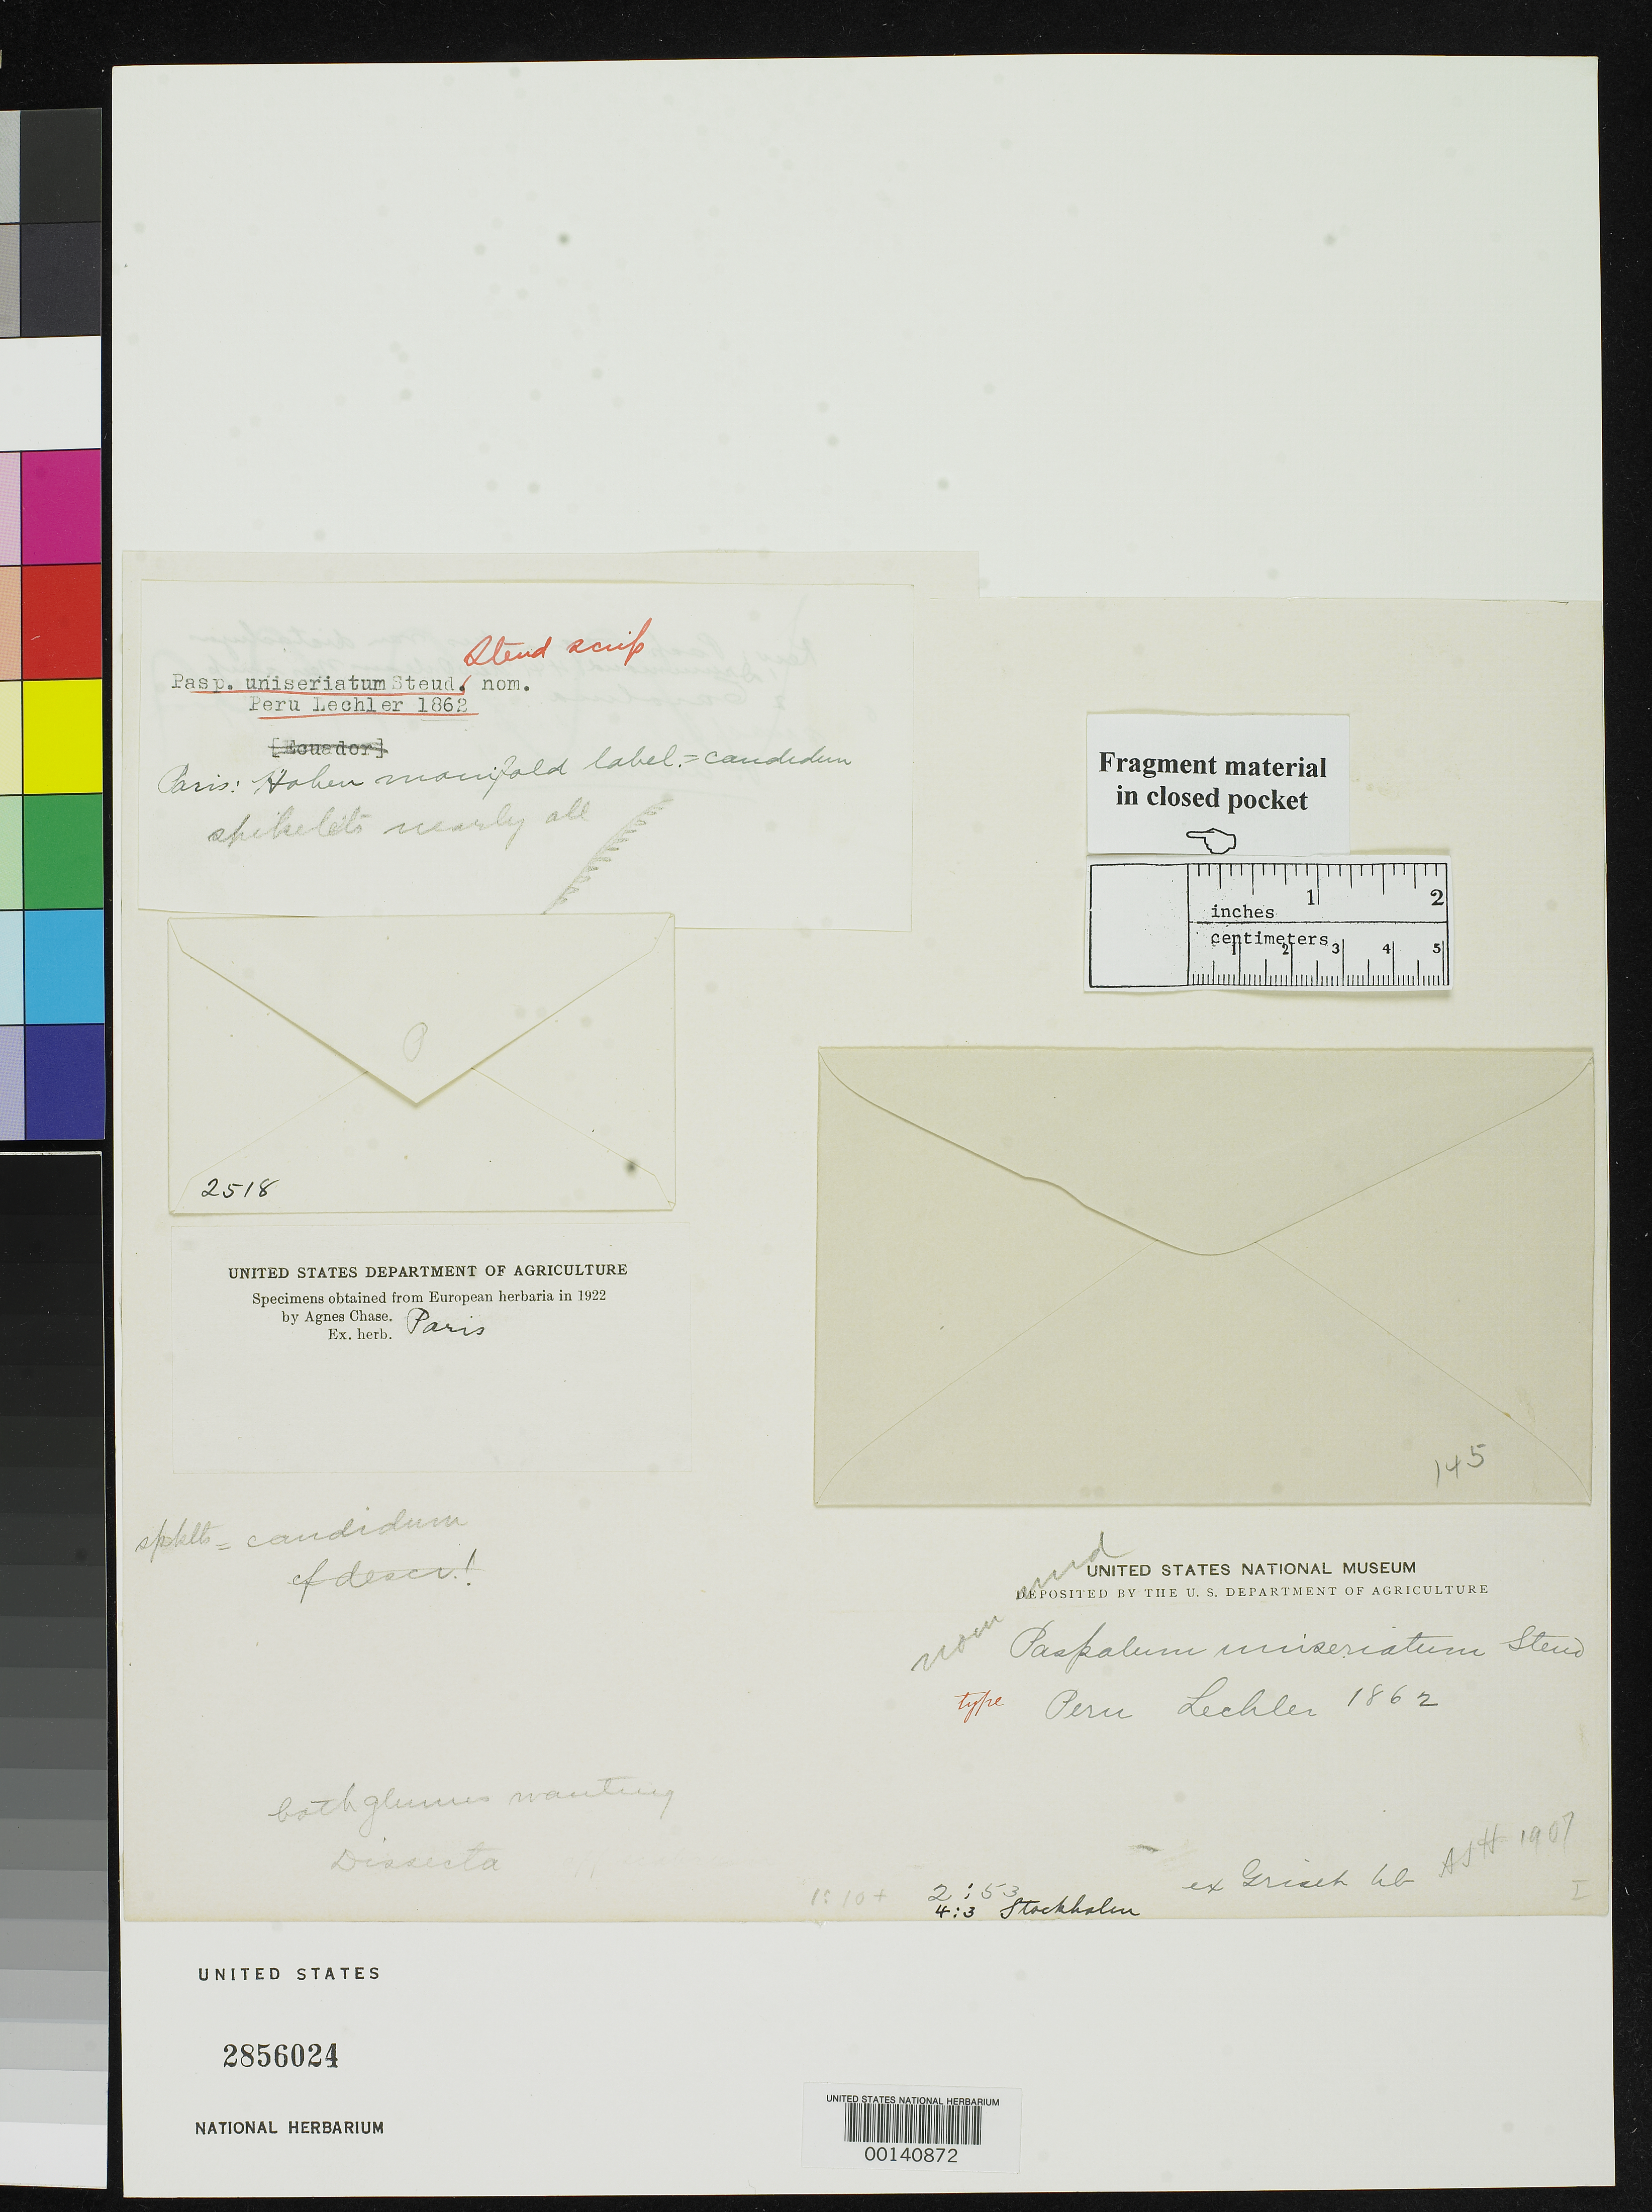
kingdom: Plantae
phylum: Tracheophyta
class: Liliopsida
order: Poales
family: Poaceae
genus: Paspalum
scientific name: Paspalum uniseriatum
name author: Steud. in Lech.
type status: Type Fragment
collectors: W. Lechler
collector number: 1862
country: Peru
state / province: San Martín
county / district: Mariscal Cáceres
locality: Rio Huallaga, margen Derecha del; Balsa Probana; dtto. Tocache Nuevo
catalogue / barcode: US 2856024